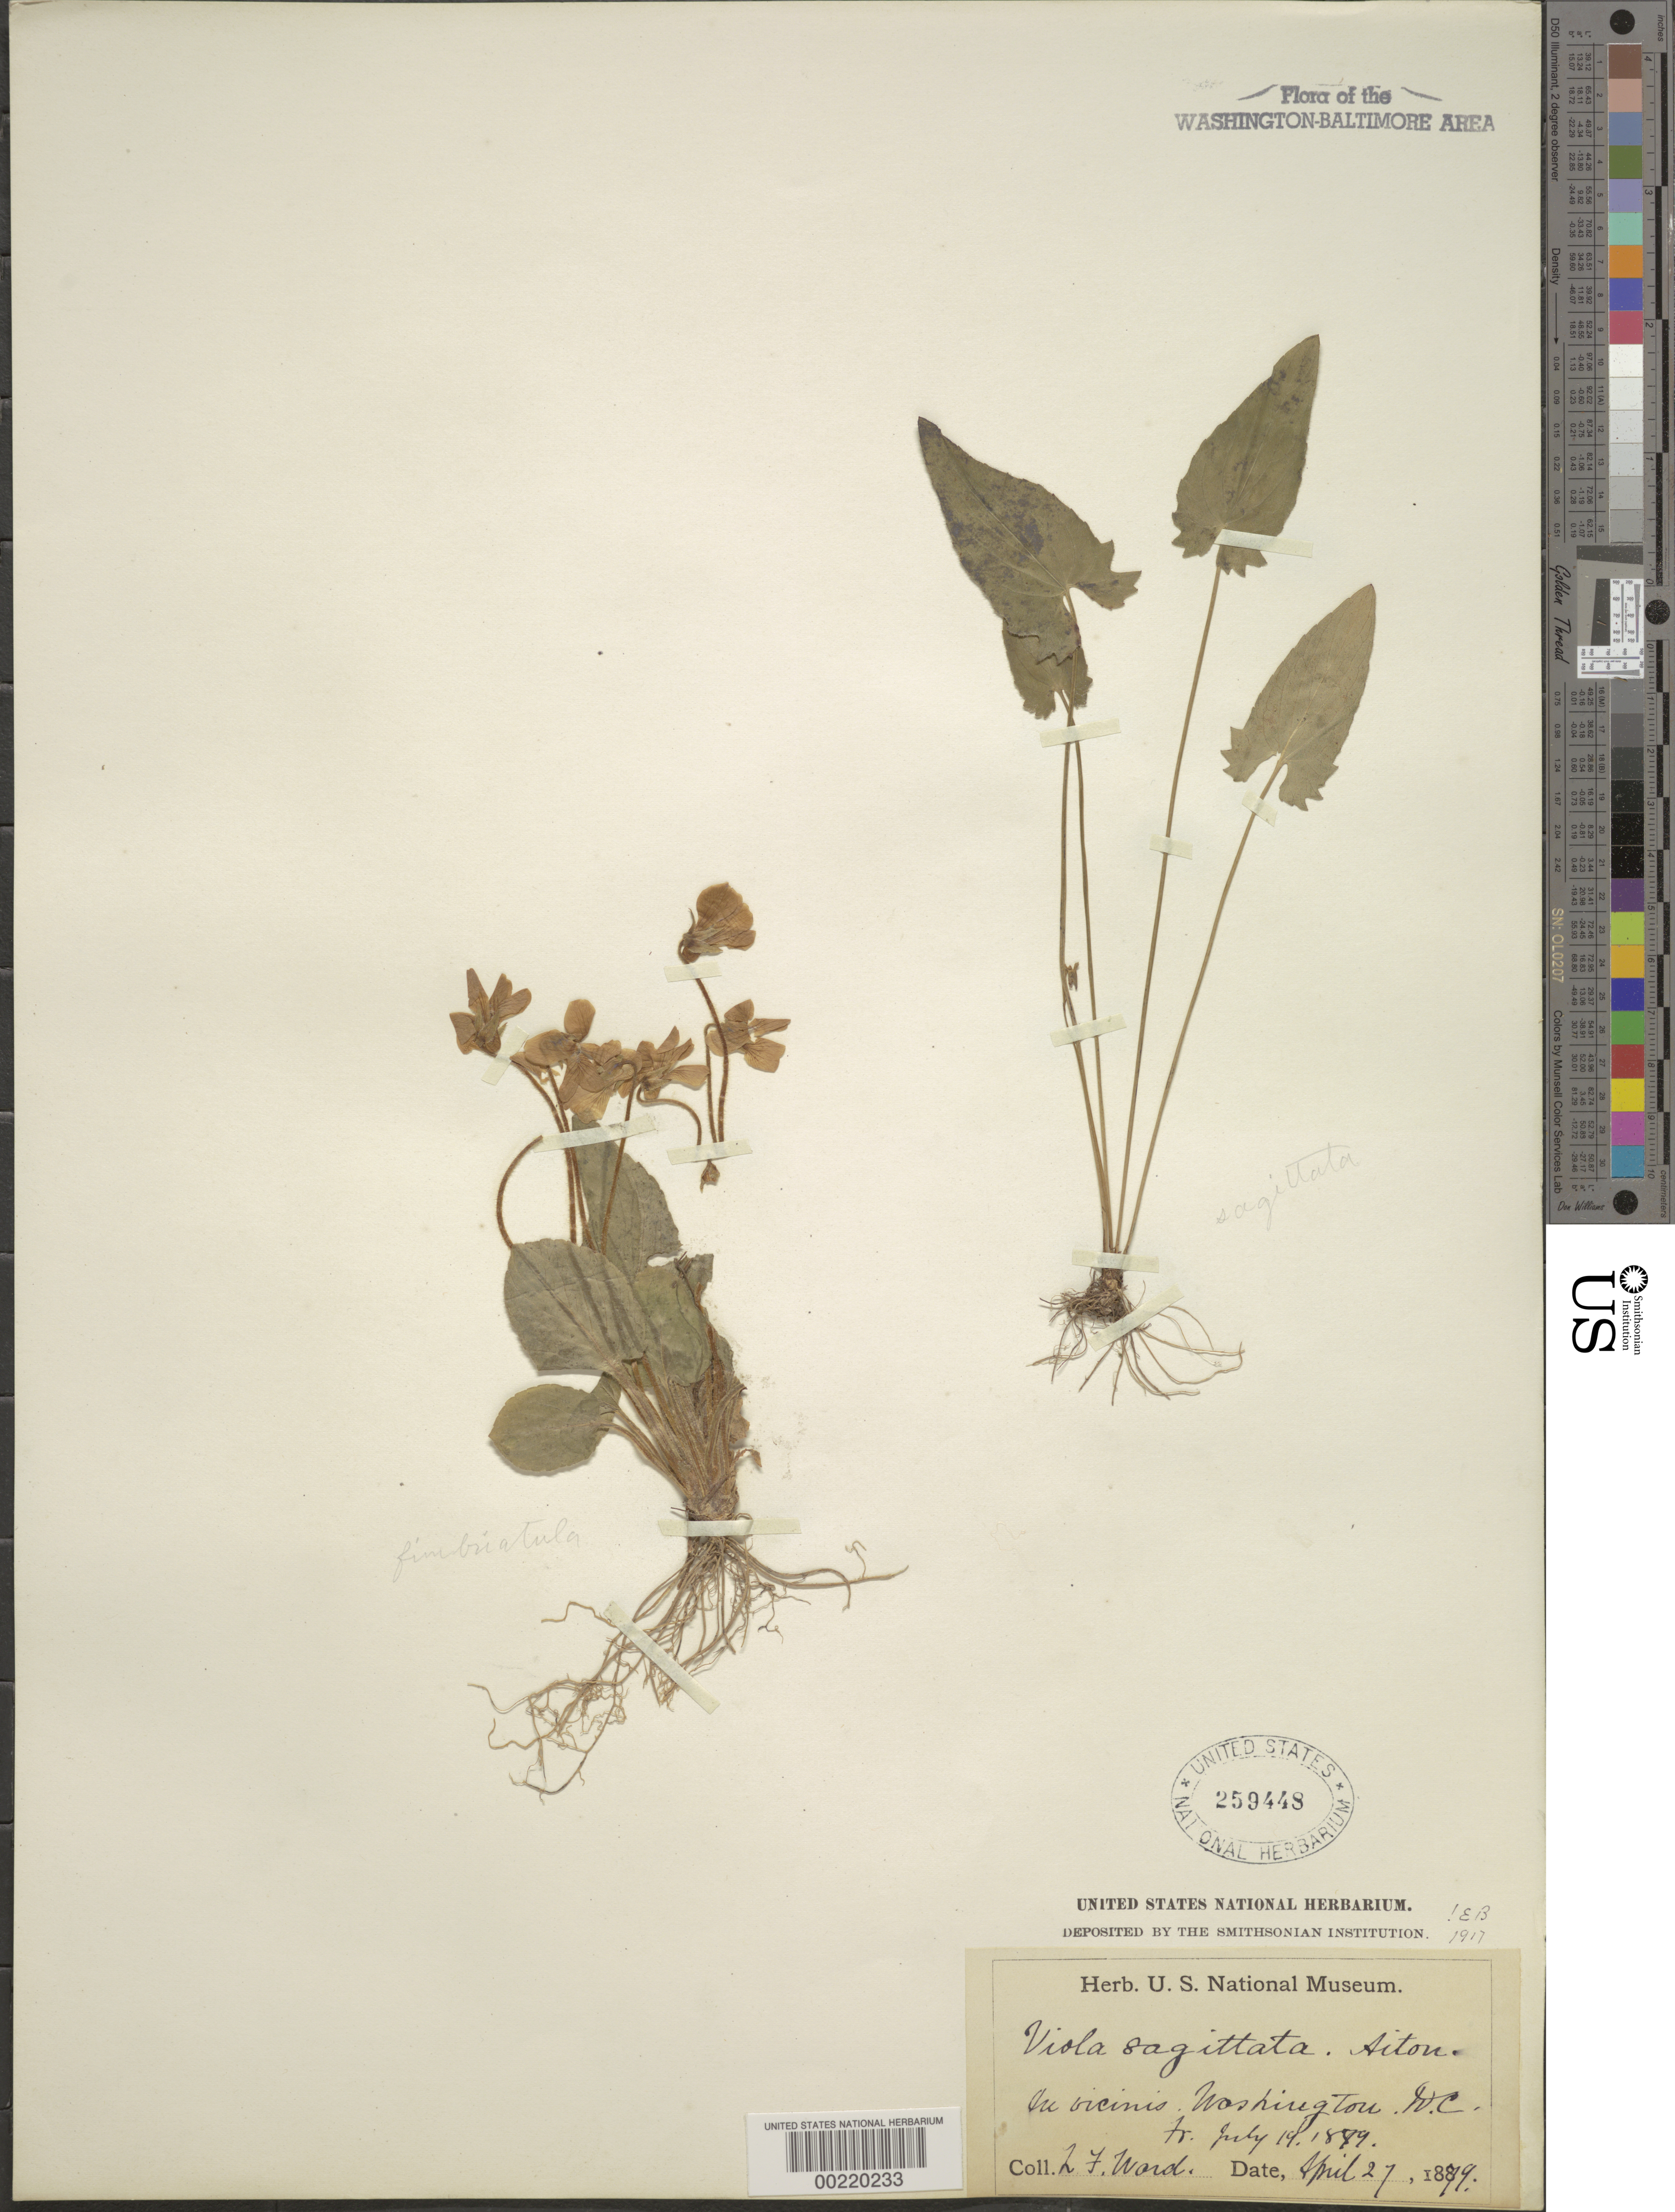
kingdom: Plantae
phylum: Tracheophyta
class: Magnoliopsida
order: Malpighiales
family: Violaceae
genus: Viola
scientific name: Viola sagittata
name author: Aiton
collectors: L. F. Ward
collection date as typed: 27 Apr 1879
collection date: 1879-04-27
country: United States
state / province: District of Columbia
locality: Vicinity of Washington, DC.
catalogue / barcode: US 259448